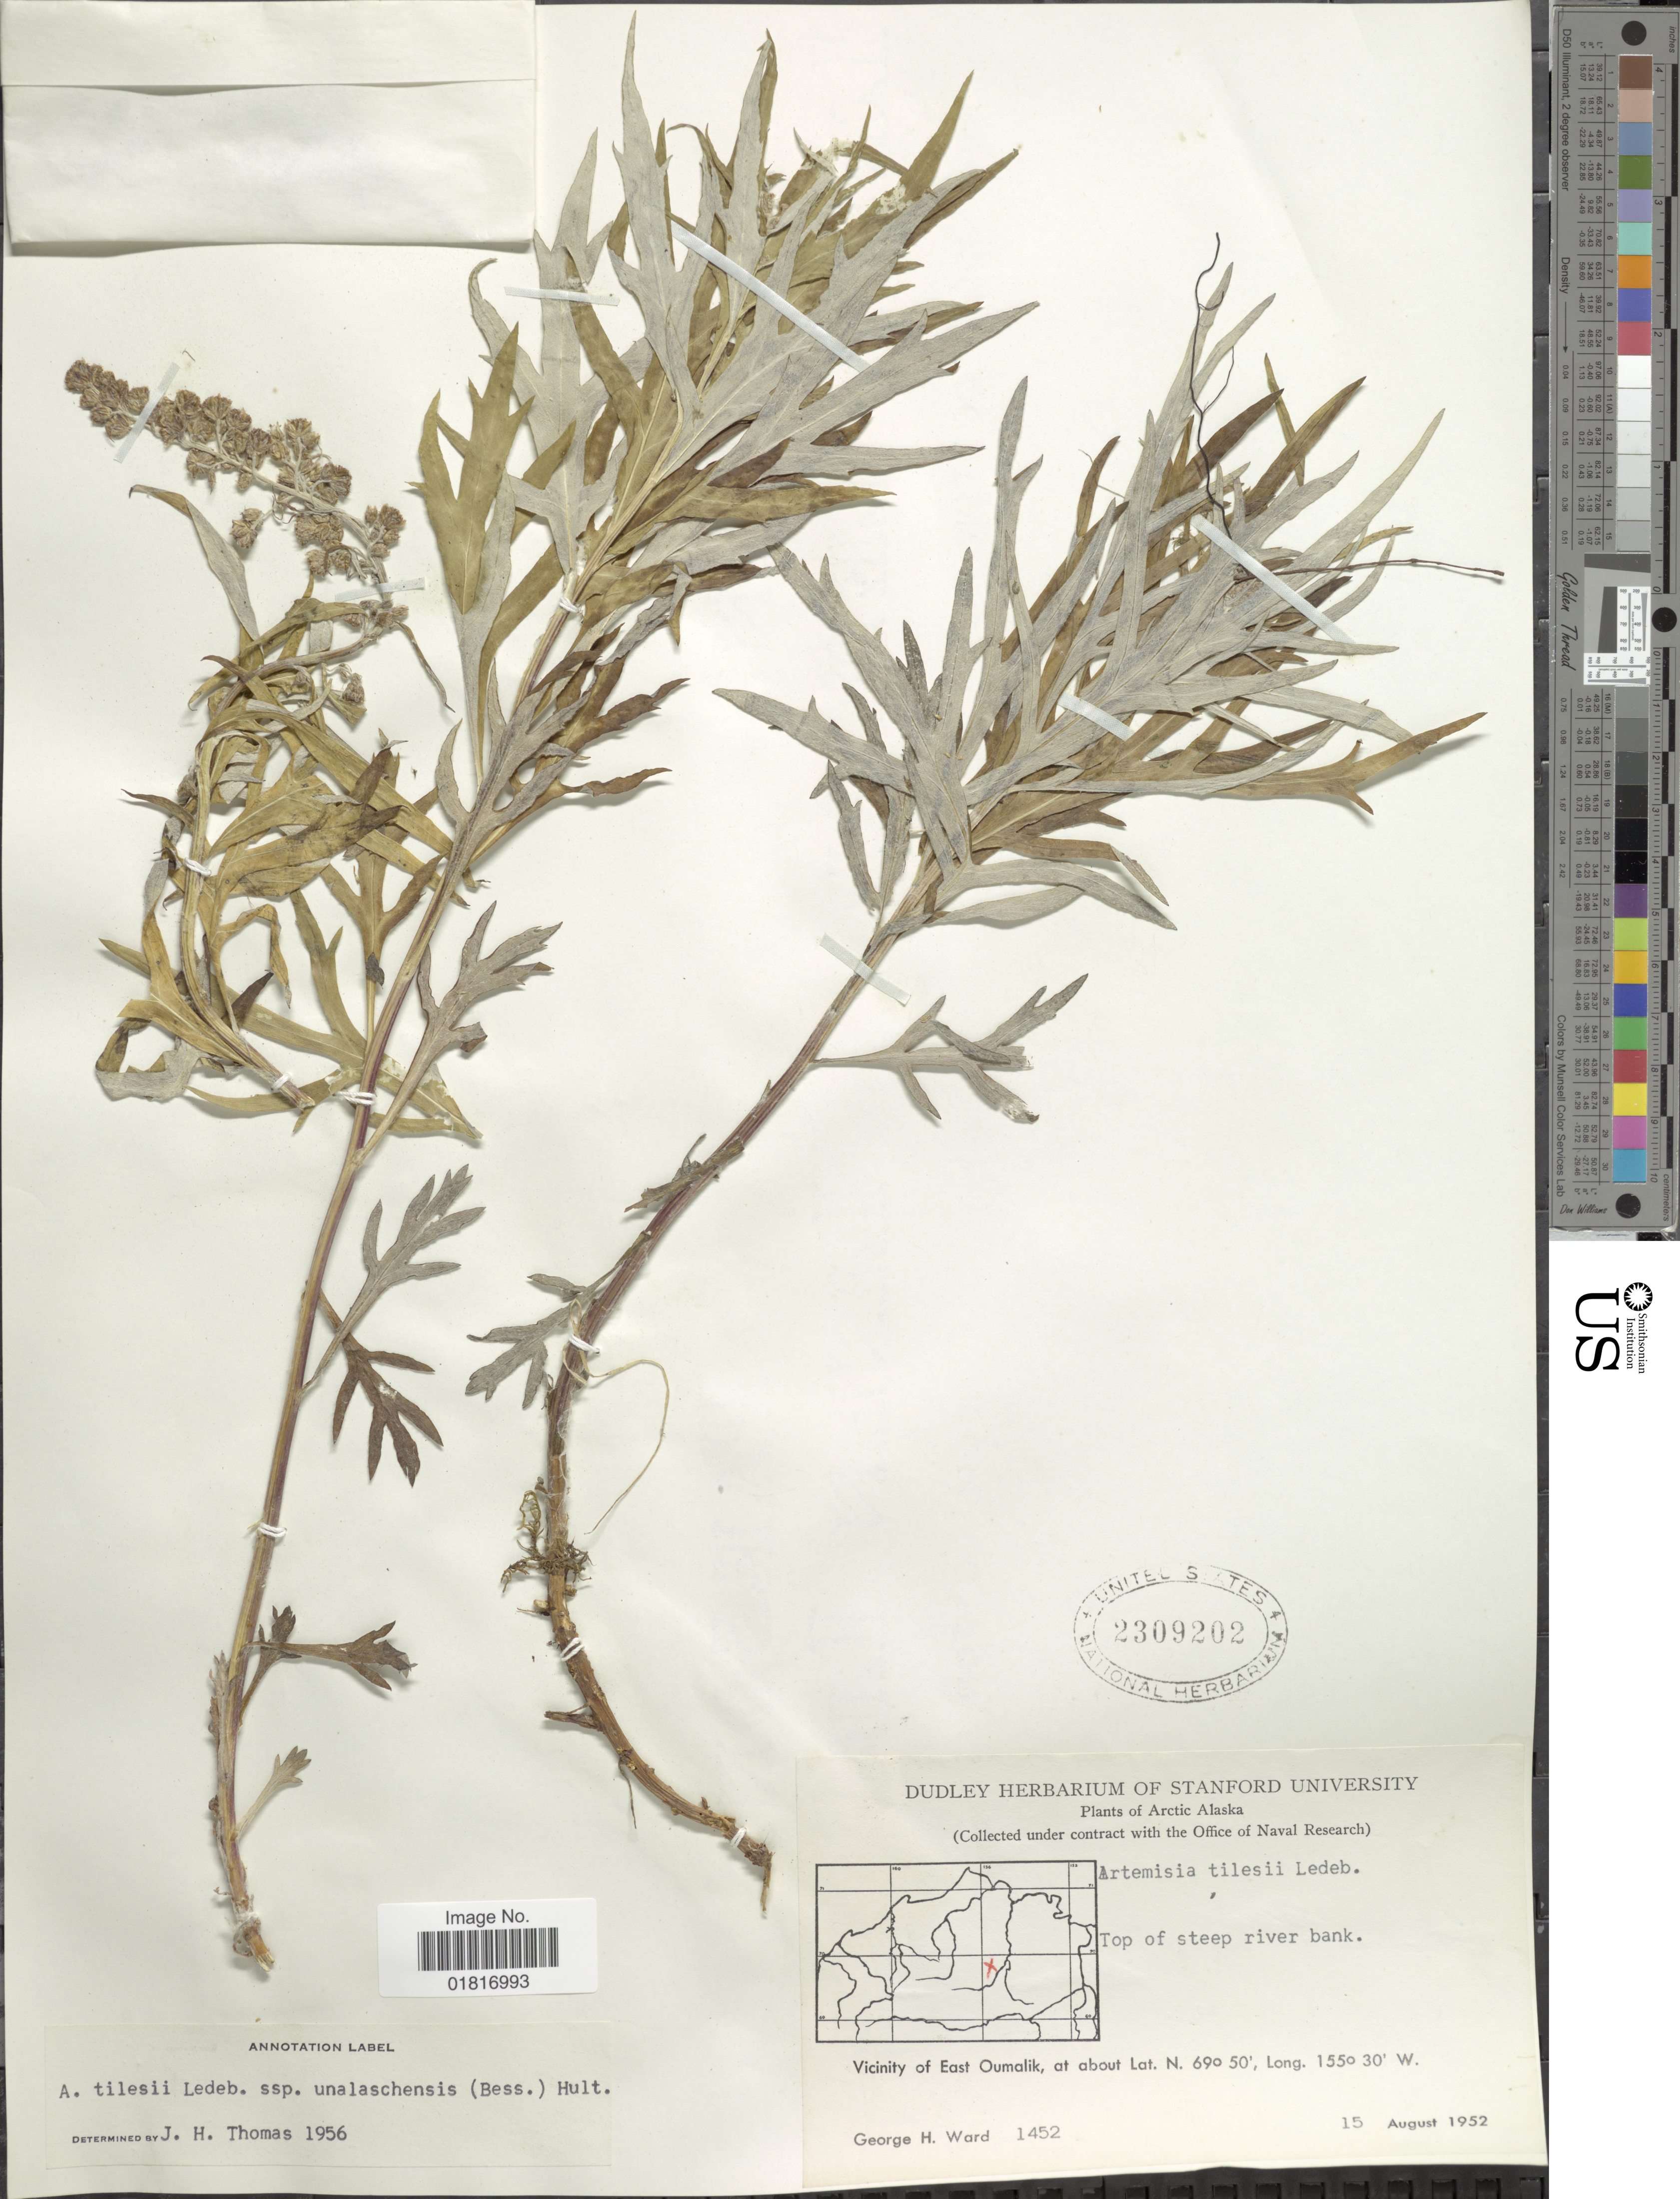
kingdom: Plantae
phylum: Tracheophyta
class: Magnoliopsida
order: Asterales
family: Asteraceae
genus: Artemisia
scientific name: Artemisia tilesii subsp. unalaschcensis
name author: (Besser) Hultén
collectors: G. H. Ward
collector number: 1452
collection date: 1952-08-15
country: United States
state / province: Alaska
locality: Arctic Alaska. Top of steep river bank, Vicinity of East Oumalik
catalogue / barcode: US 2309202